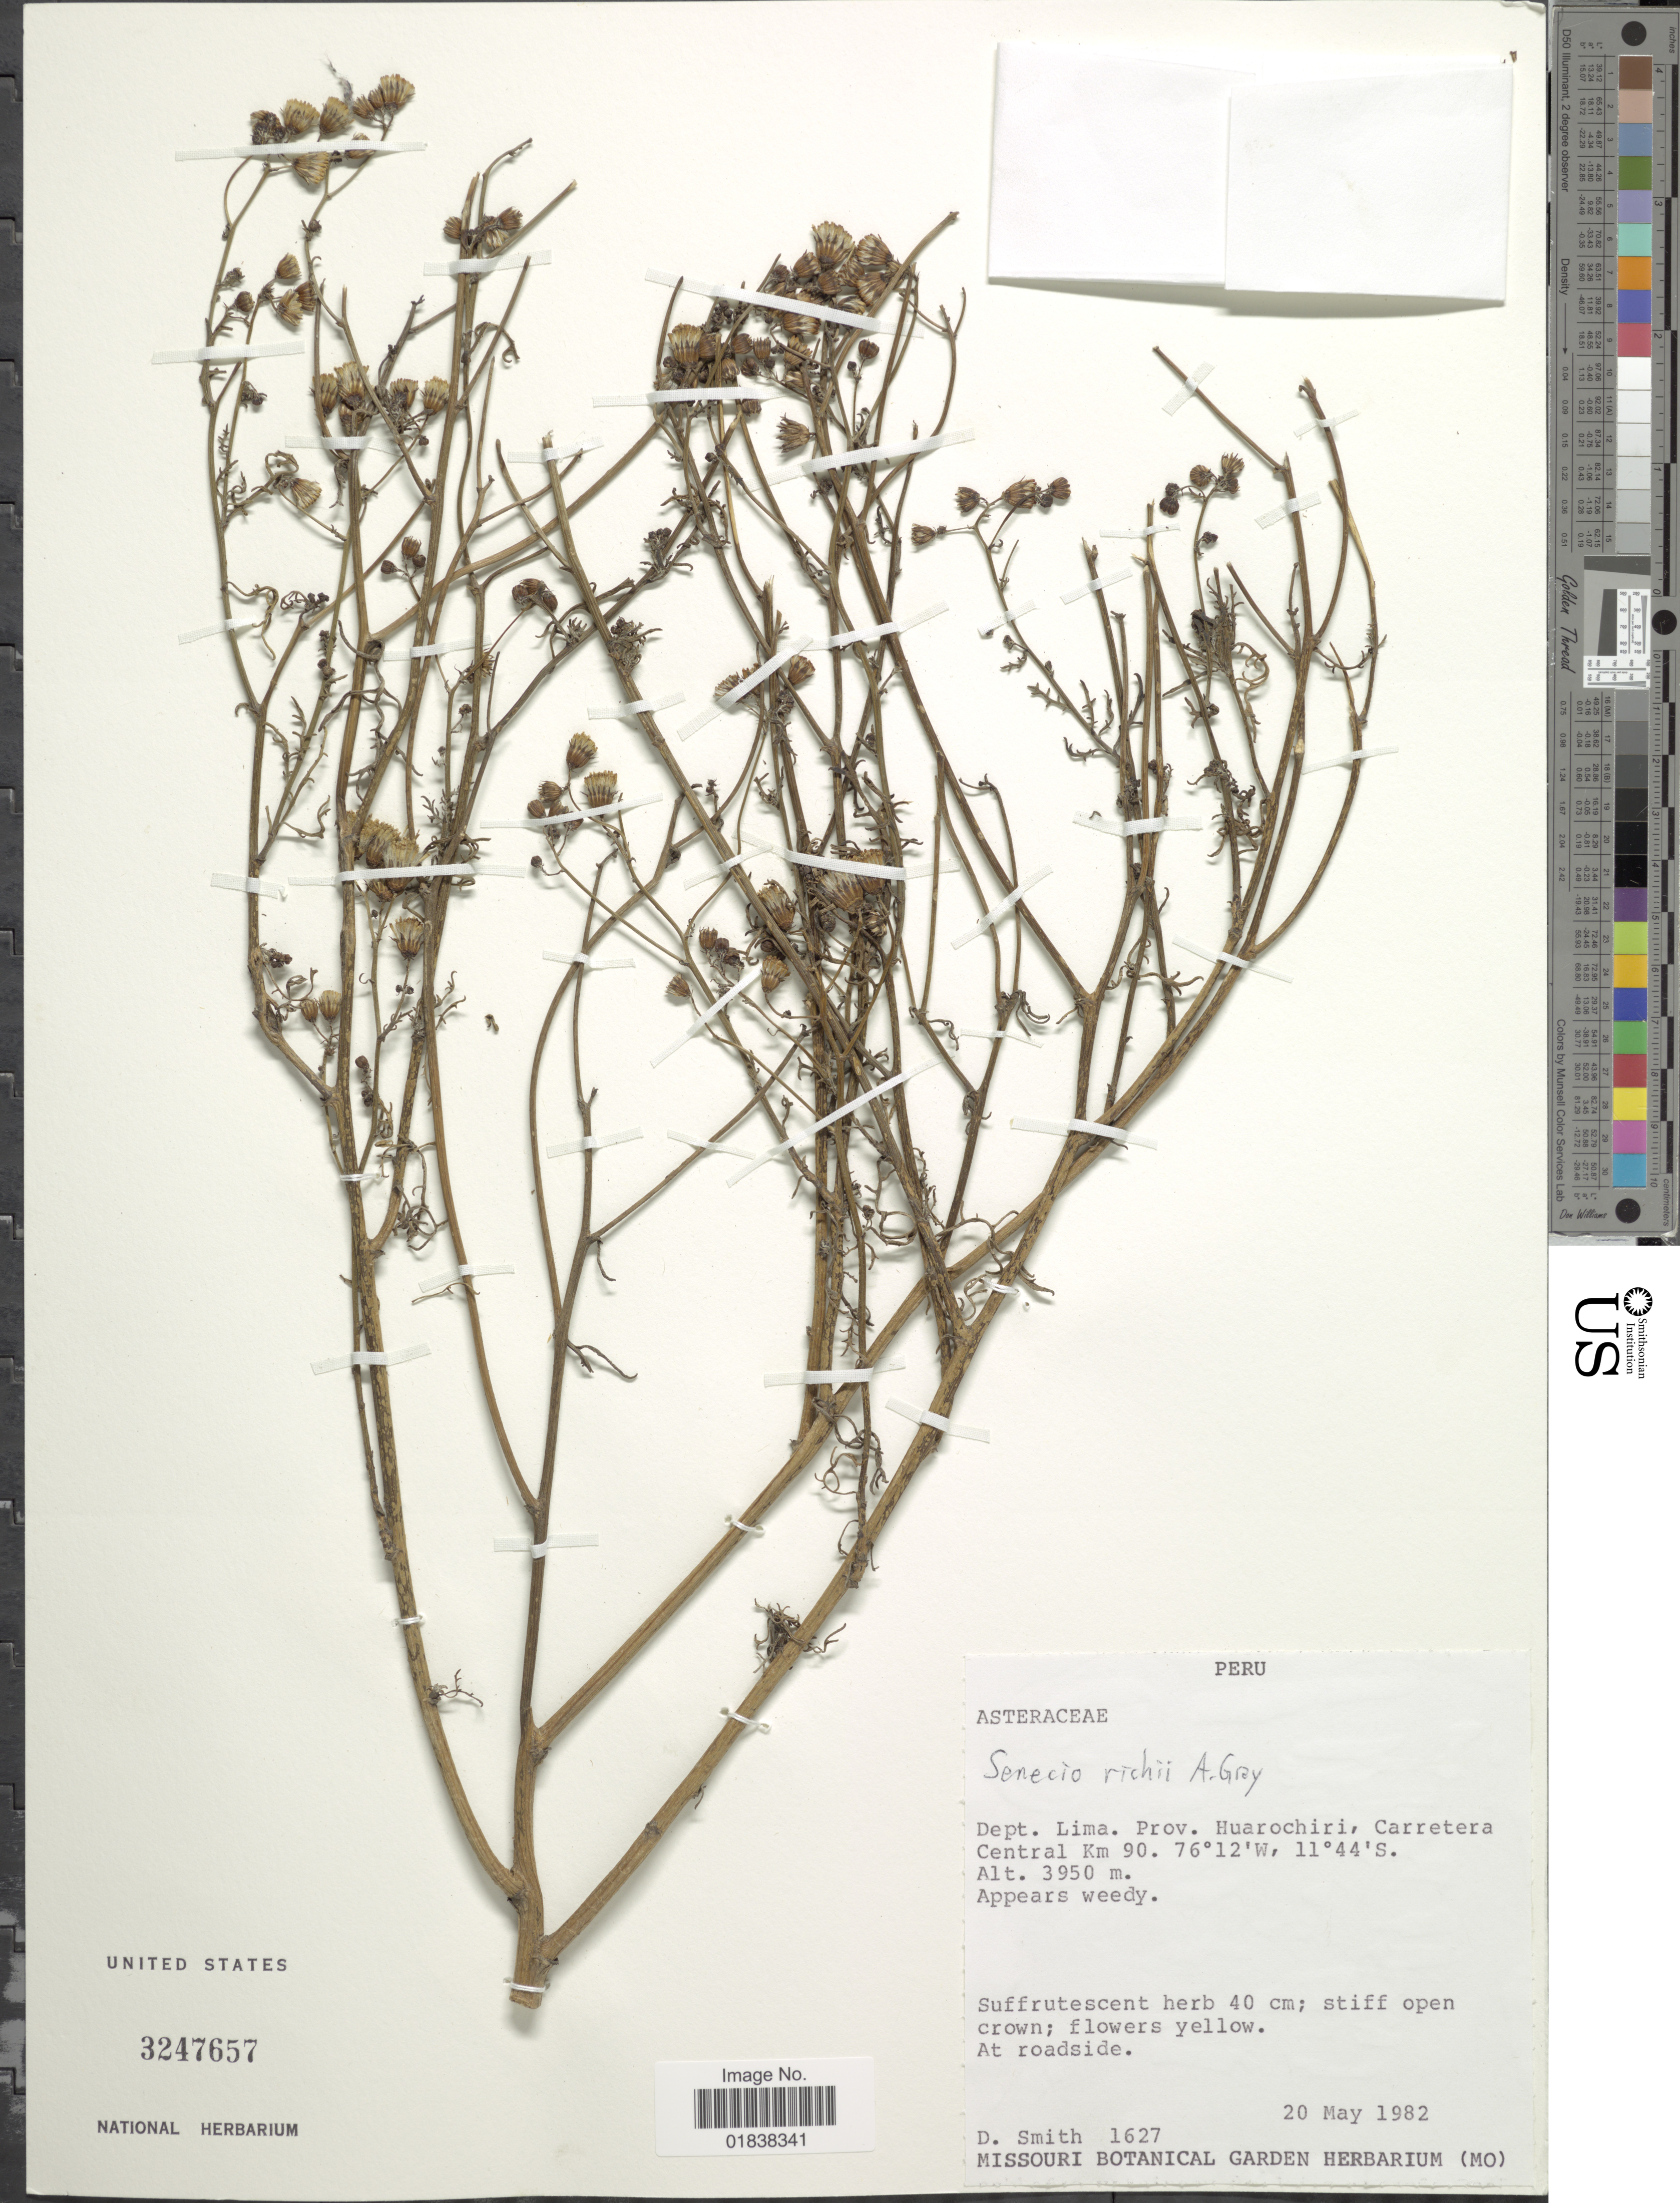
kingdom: Plantae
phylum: Tracheophyta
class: Magnoliopsida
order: Asterales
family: Asteraceae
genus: Senecio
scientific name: Senecio richii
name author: A. Gray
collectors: D. Smith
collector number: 1627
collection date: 1982-05-20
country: Peru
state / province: Lima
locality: Prov. Huarochiri, Carretera Central Km 90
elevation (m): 3950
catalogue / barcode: US 3247657